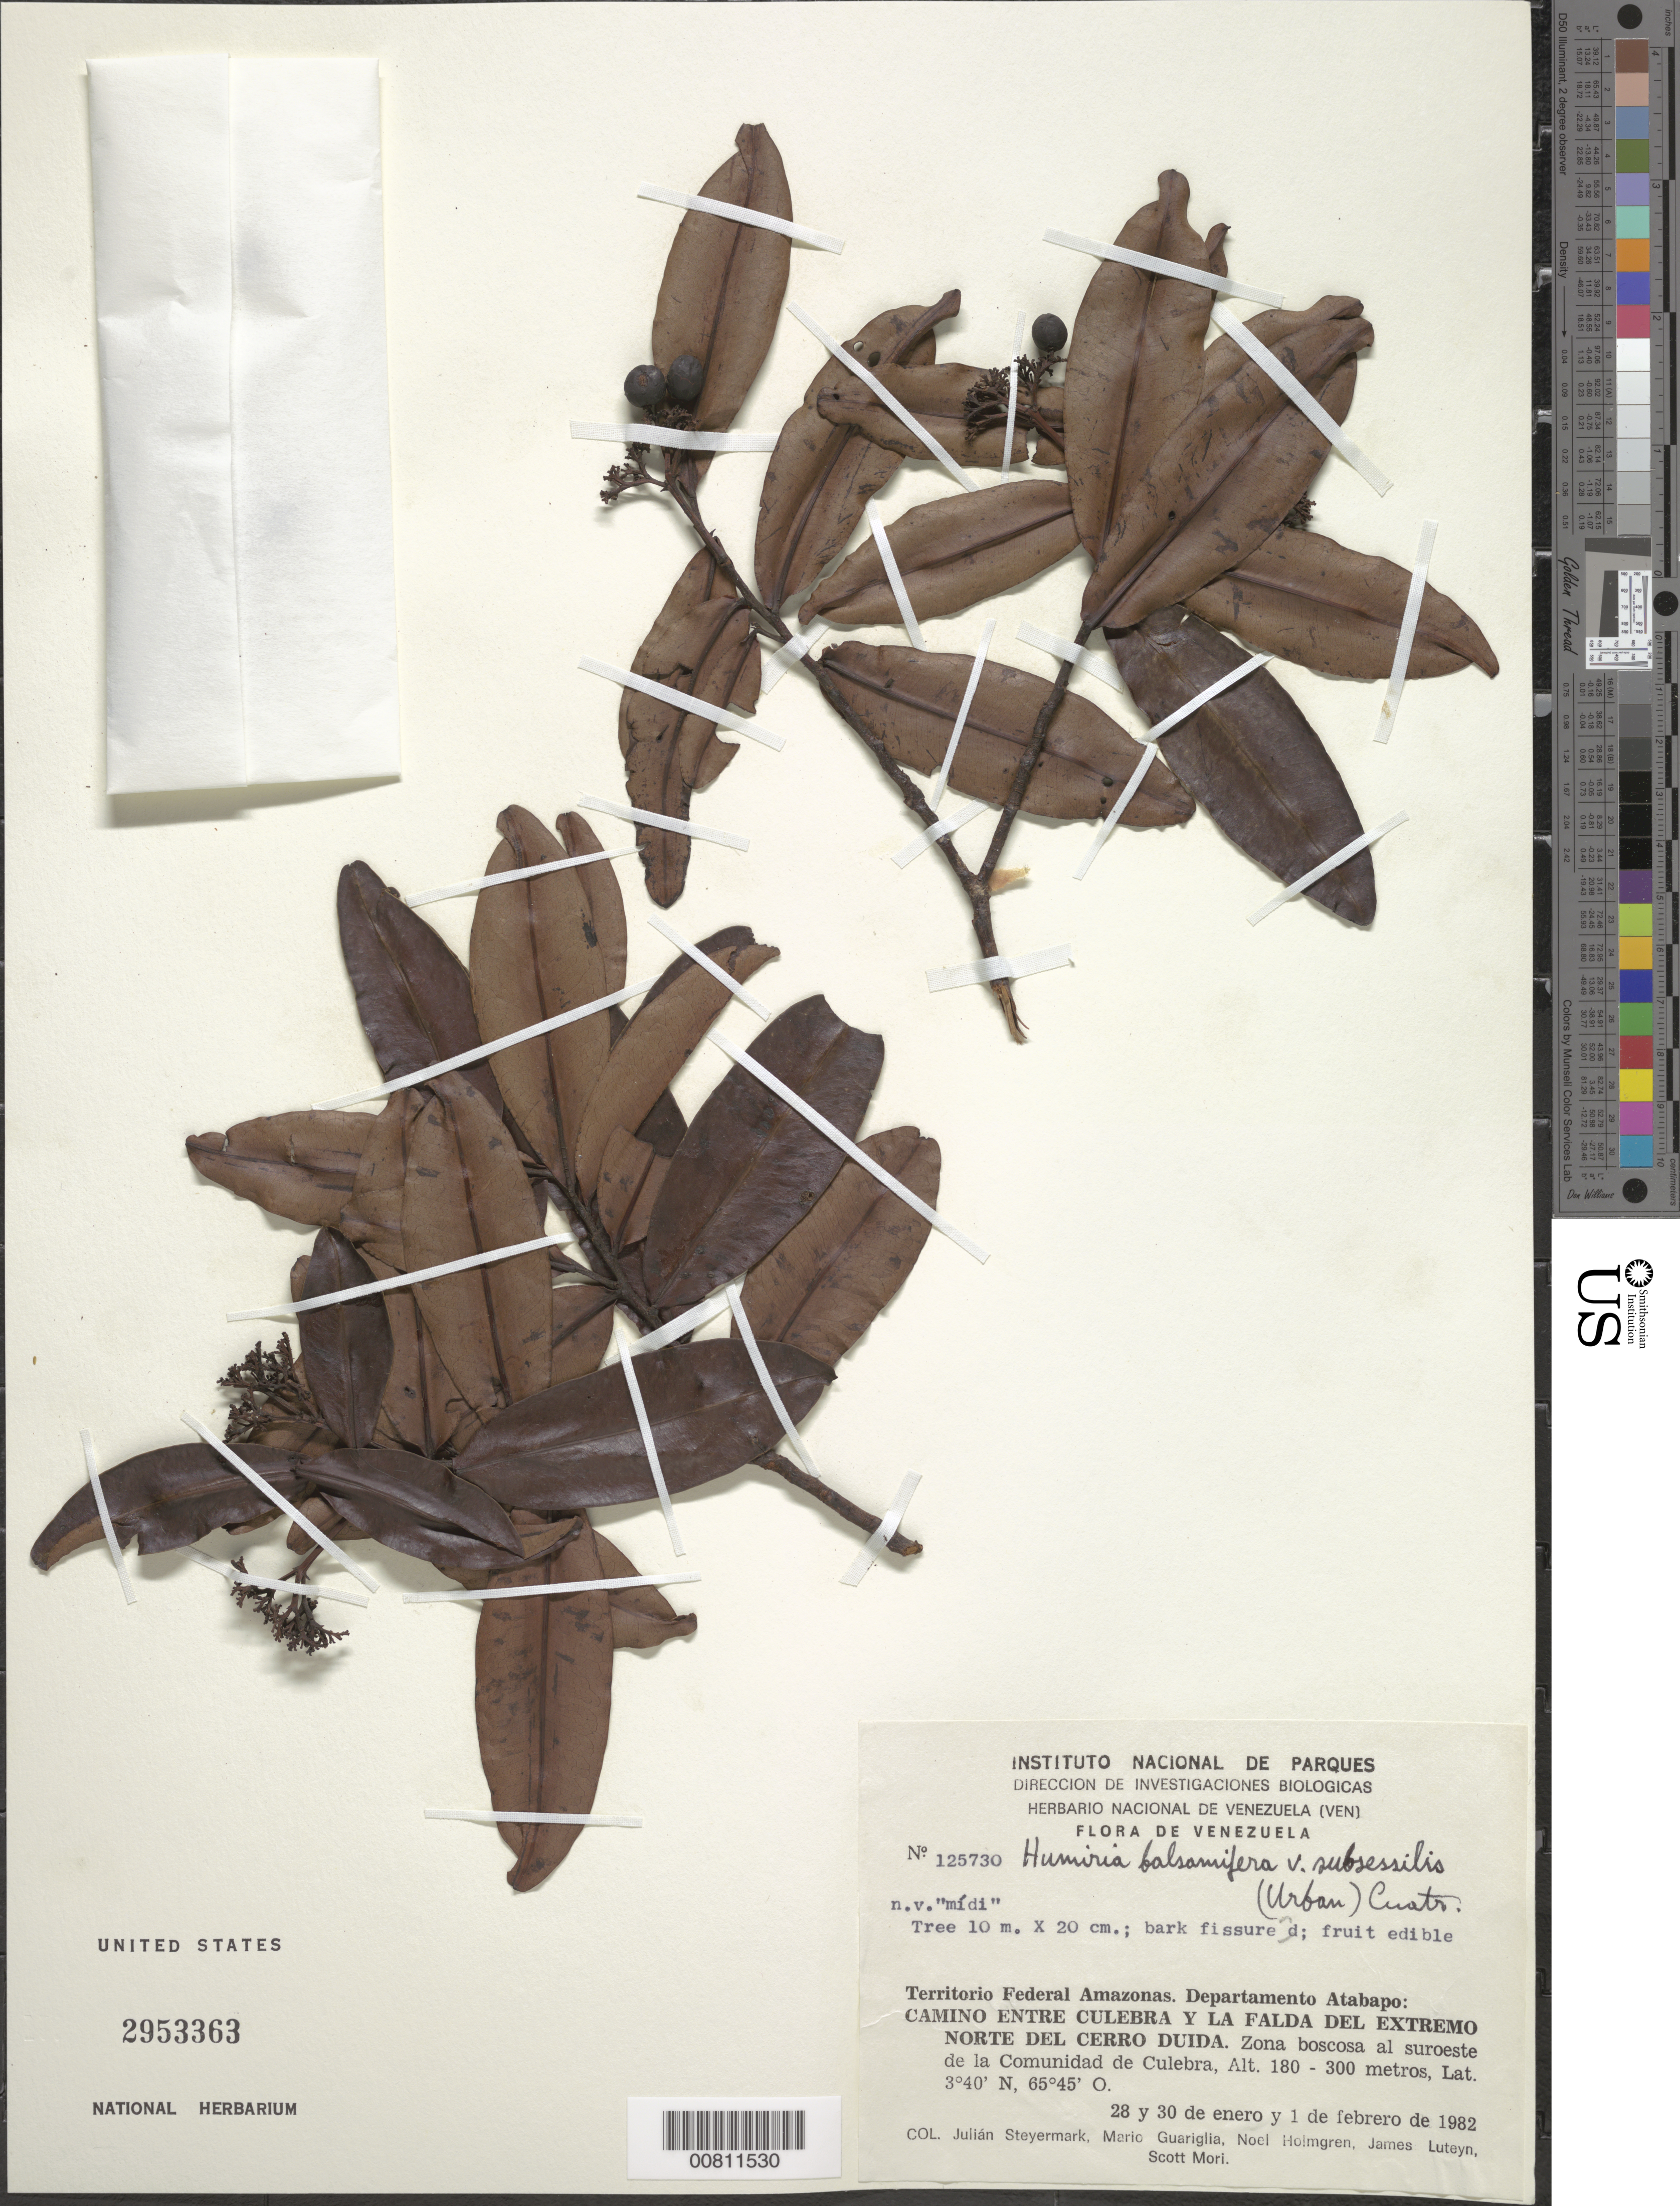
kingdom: Plantae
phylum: Tracheophyta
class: Magnoliopsida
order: Malpighiales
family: Humiriaceae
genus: Humiria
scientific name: Humiria balsamifera var. subsessilis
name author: (Urb.) Cuatrec.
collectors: J. Steyermark, M. Guariglia, N. H. Holmgren, J. L. Luteyn & S. Mori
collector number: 125730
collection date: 1982-01-02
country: Venezuela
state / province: Amazonas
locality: Territorio Federal Amazonas. Departamento Atabapo: Camino entre Culebra y La Falda del Extremo Norte del Cerro Duida. Zone boscosa al suroeste de la Comunidad de Culebra.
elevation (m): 180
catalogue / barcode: US 2953363